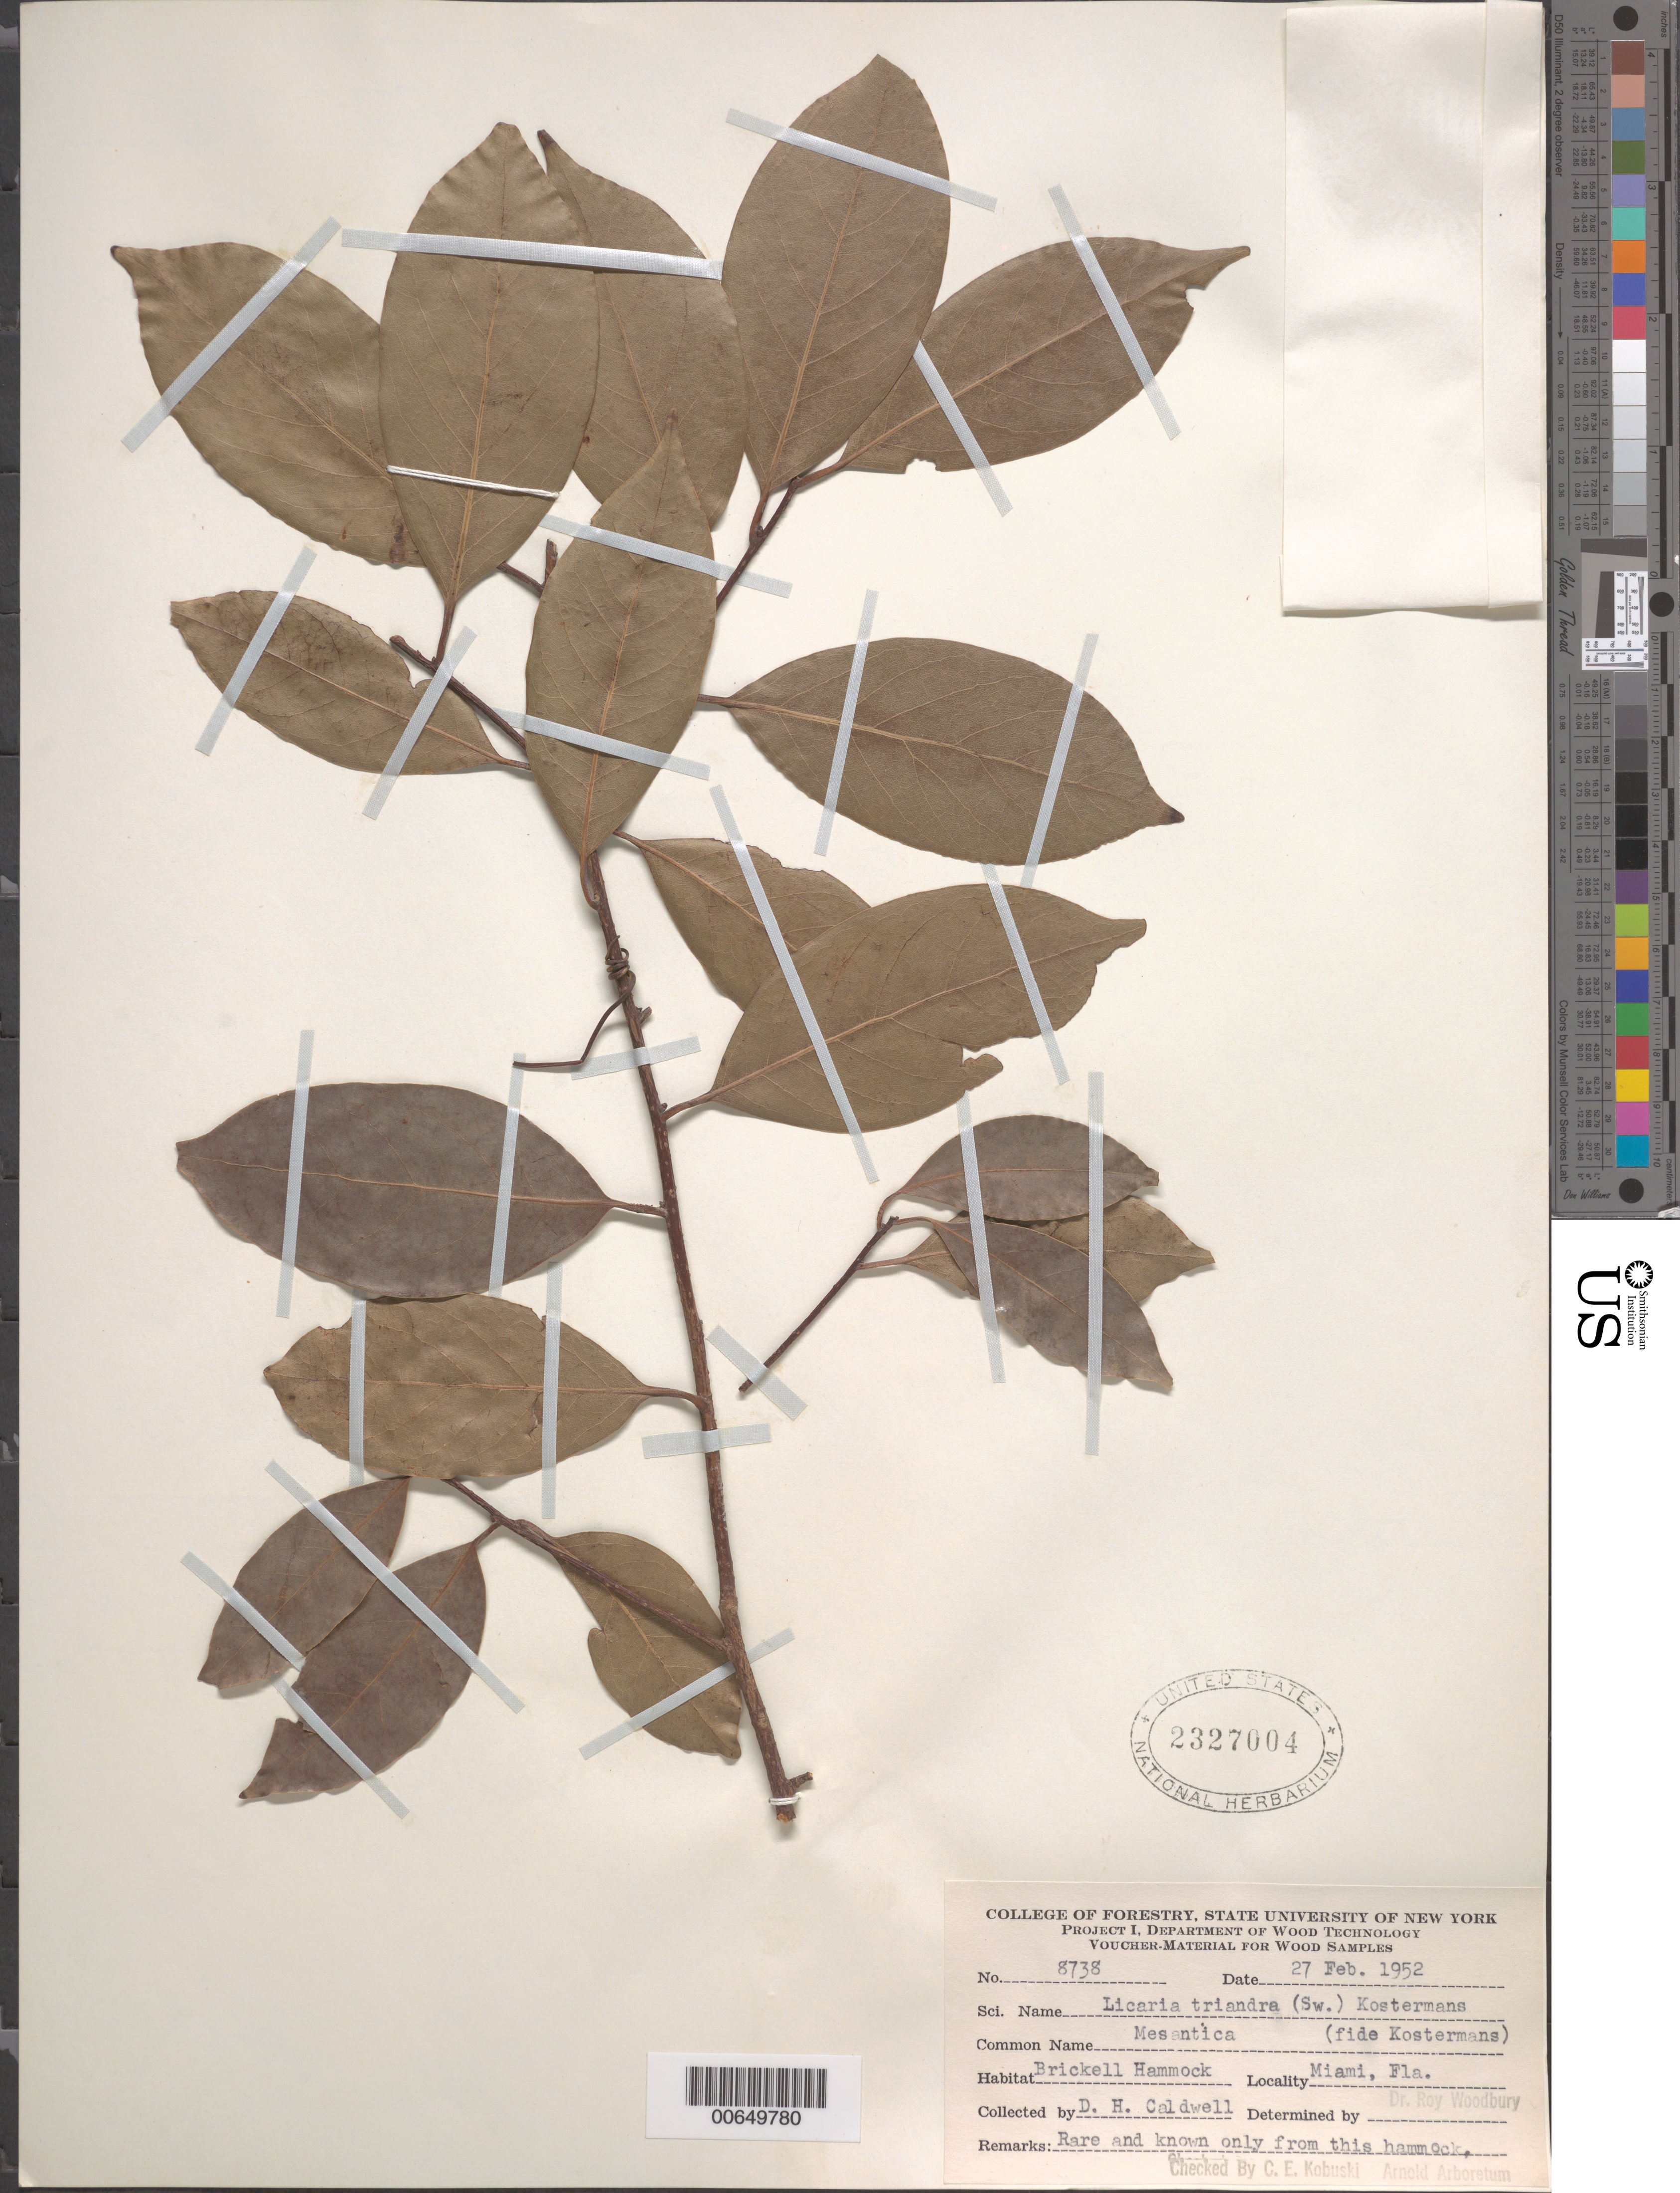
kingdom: Plantae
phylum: Tracheophyta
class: Magnoliopsida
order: Laurales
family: Lauraceae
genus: Licaria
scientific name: Licaria triandra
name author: (Sw.) Kosterm.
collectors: D. H. Caldwell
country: United States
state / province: Florida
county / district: Dade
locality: Brickell Hammock, Miami.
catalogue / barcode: US 2327004